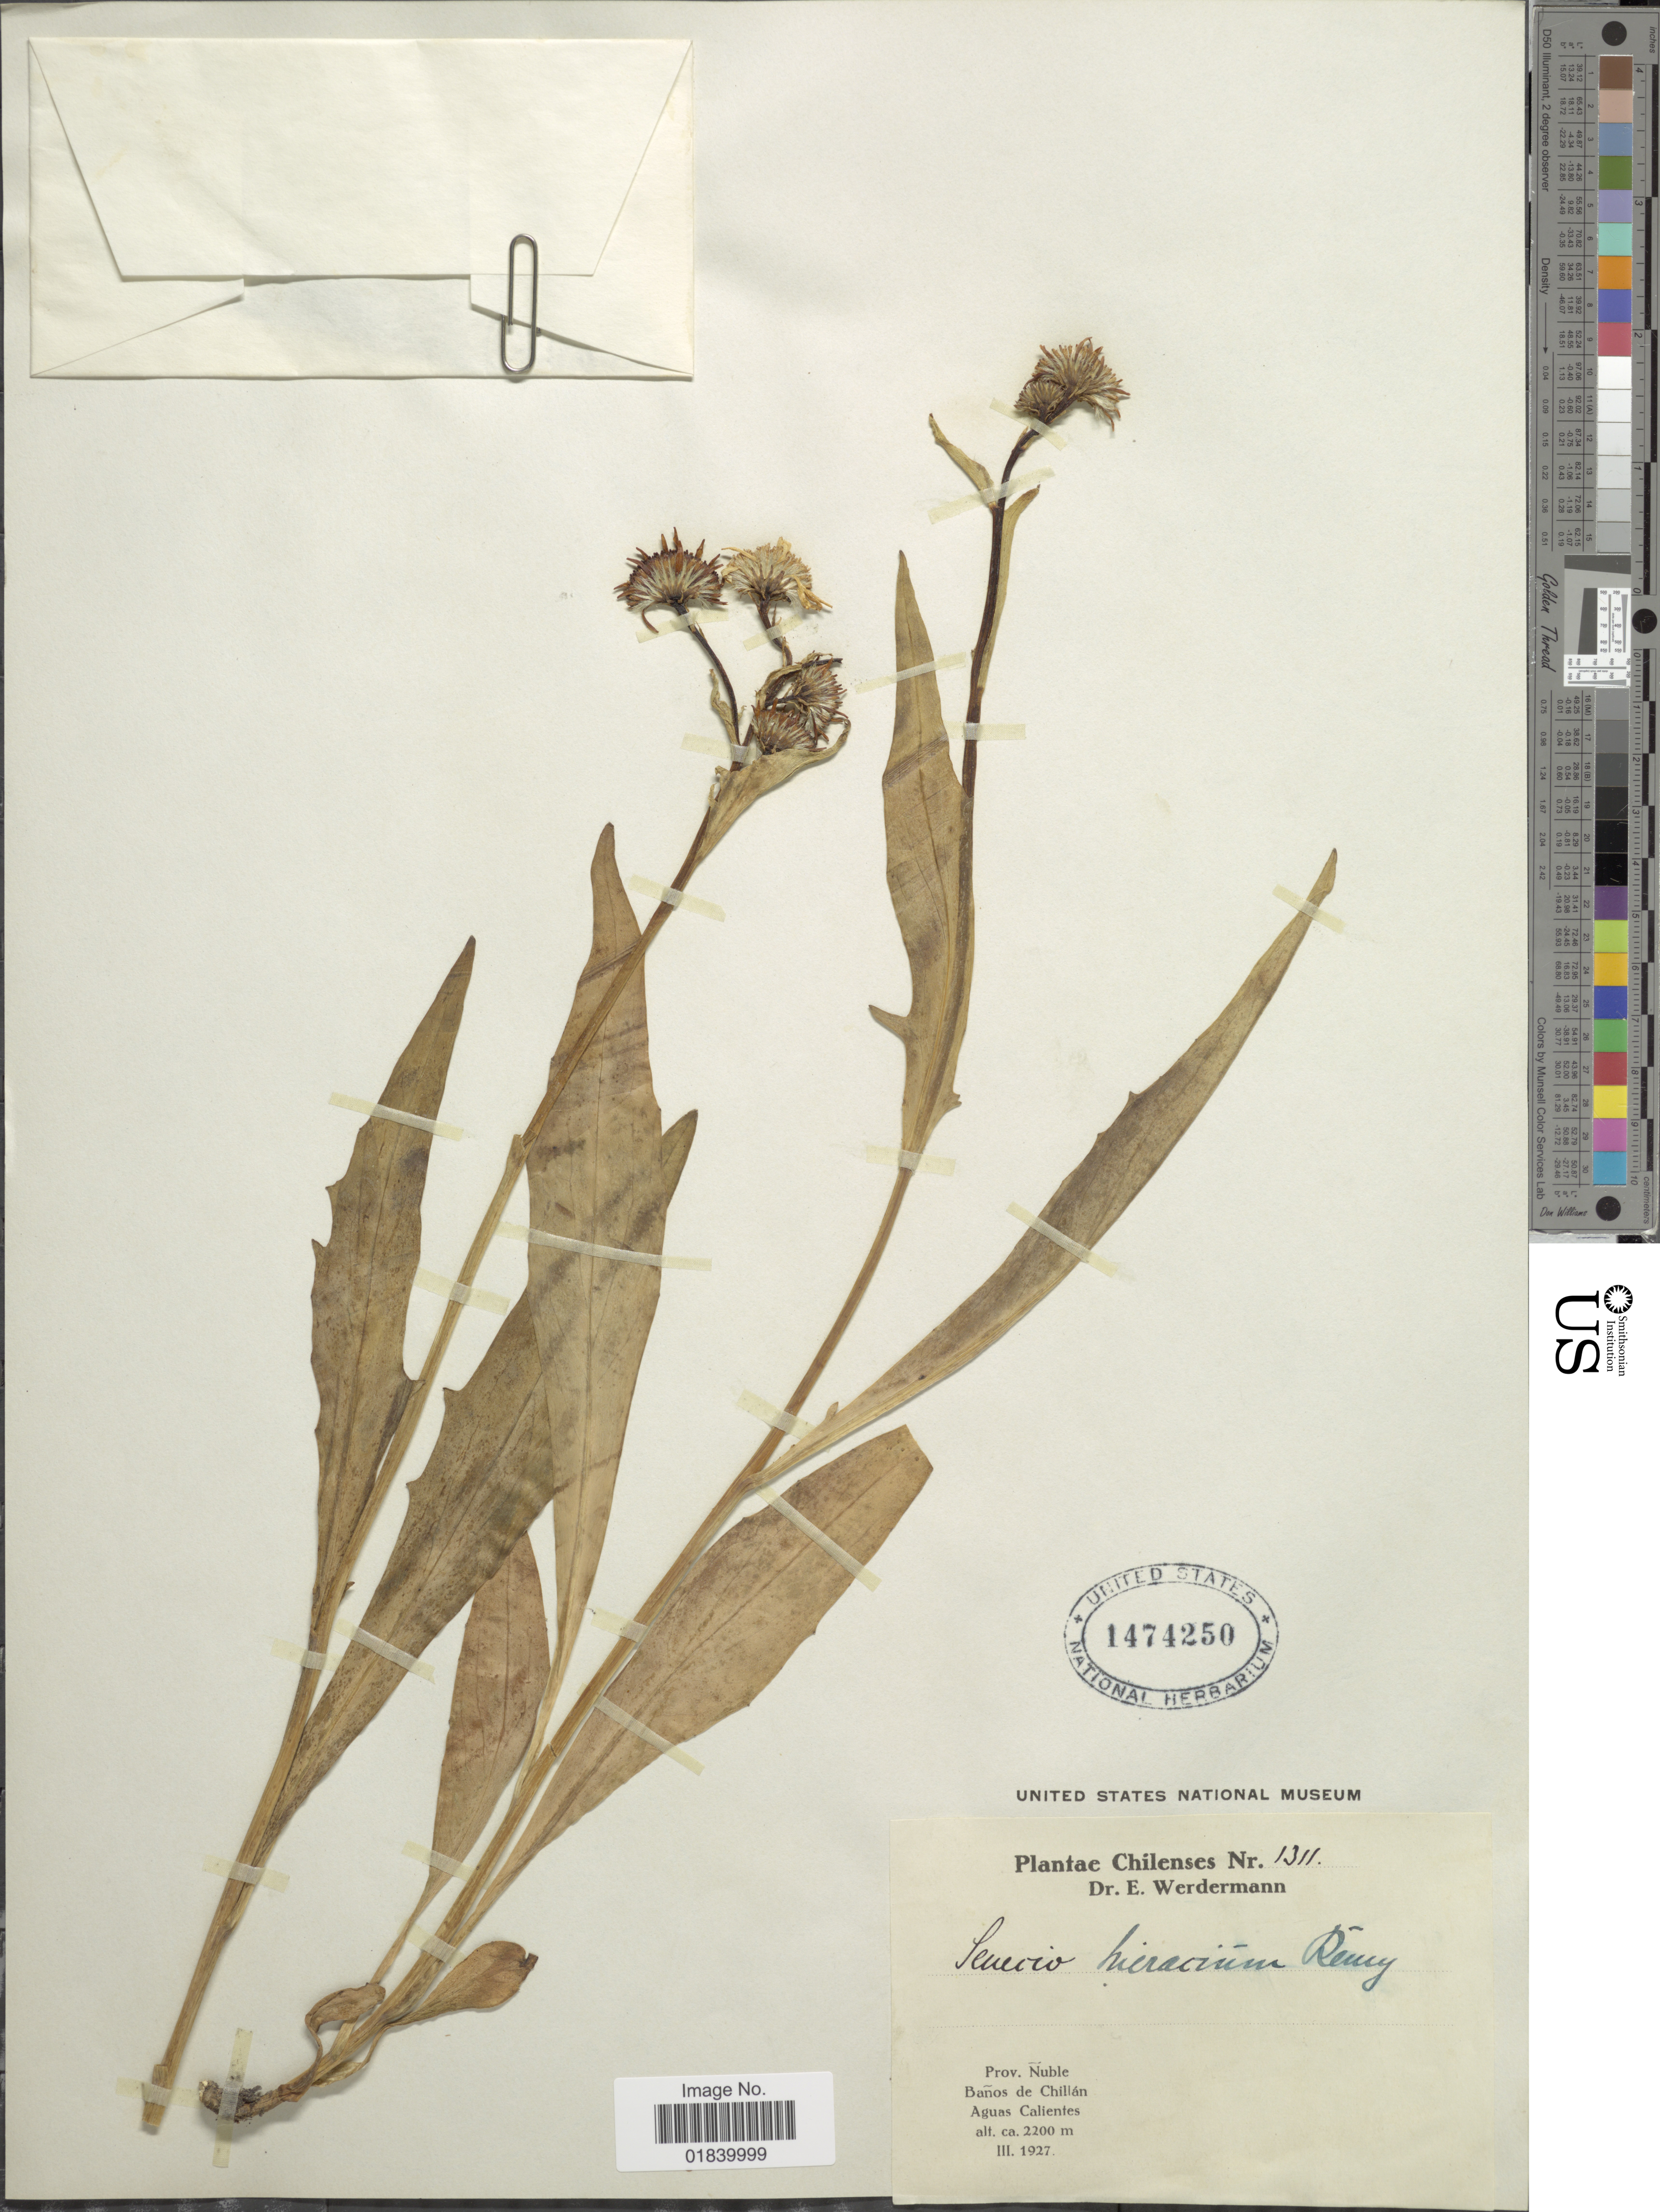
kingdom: Plantae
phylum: Tracheophyta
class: Magnoliopsida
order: Asterales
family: Asteraceae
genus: Senecio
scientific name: Senecio hieracium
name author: J. Rémy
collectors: E. Werdermann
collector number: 1311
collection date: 1927-03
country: Chile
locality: Chilenses, Prov. Nuble, Banos de Chillan, Aguas Calientes.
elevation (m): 2200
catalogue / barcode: US 1474250